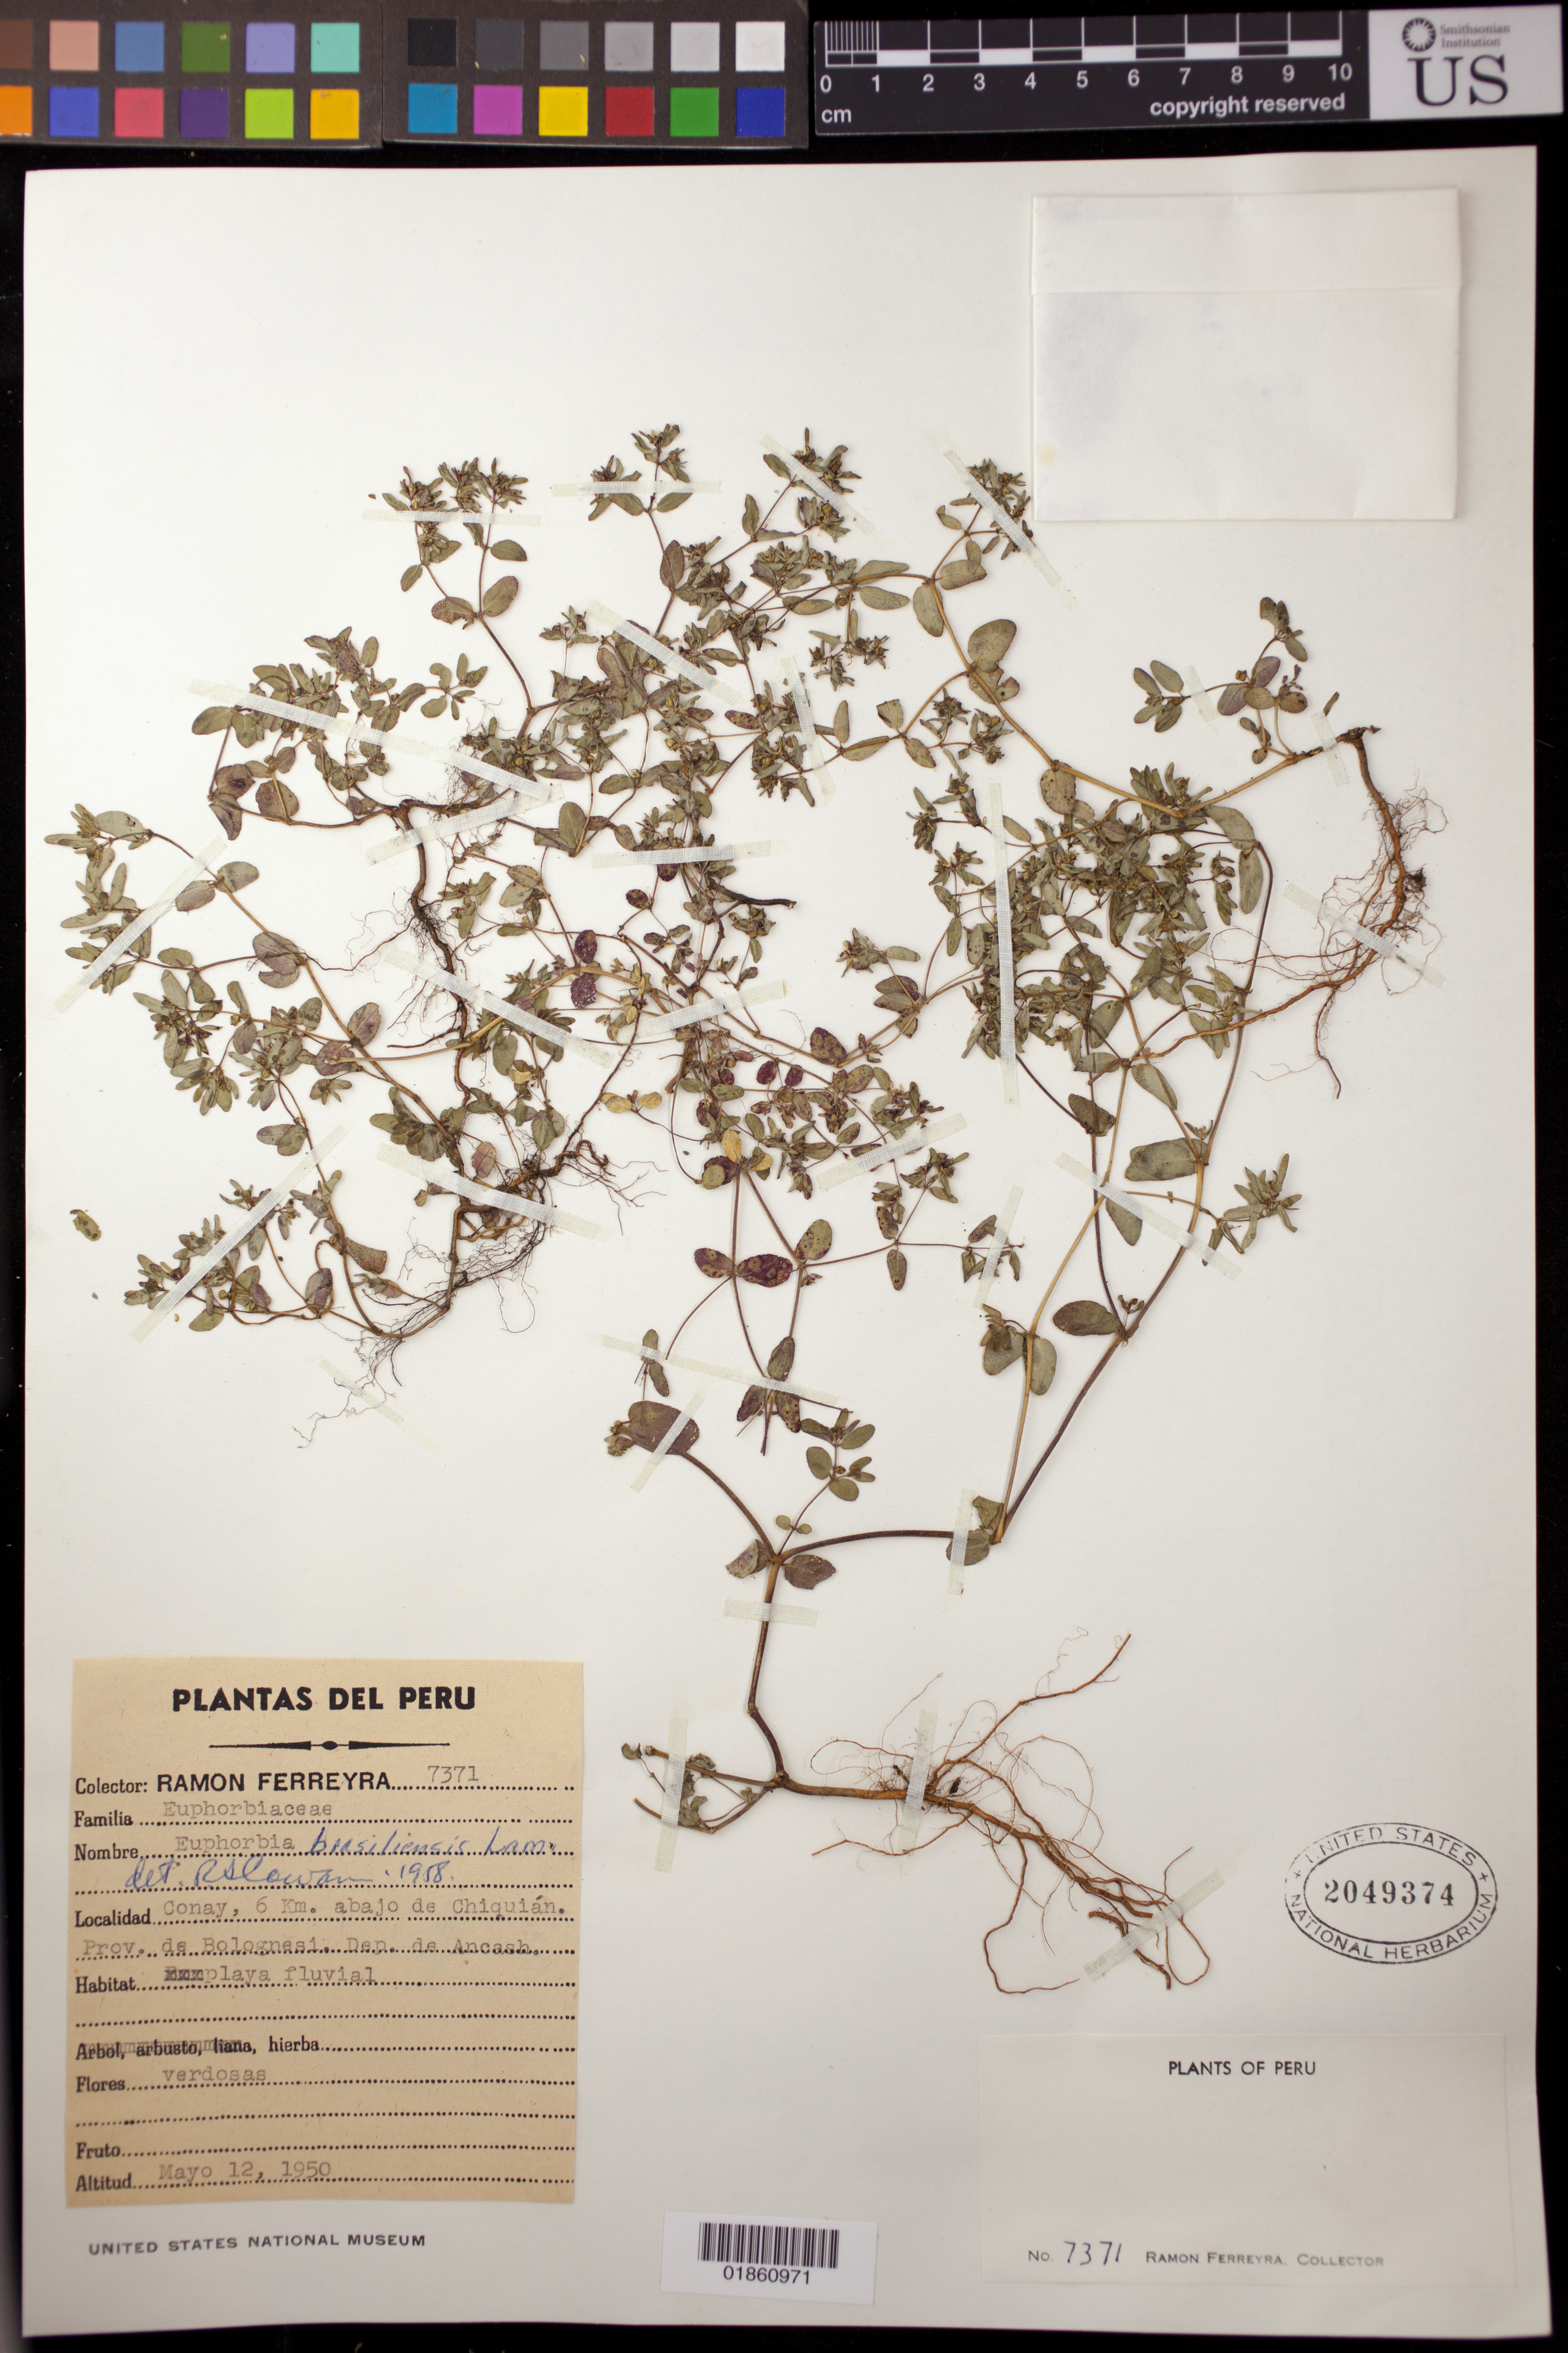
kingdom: Plantae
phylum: Tracheophyta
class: Magnoliopsida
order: Malpighiales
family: Euphorbiaceae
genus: Euphorbia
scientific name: Euphorbia hypericifolia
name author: L.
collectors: R. A. Ferreyra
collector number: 7371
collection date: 1950-05-12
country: Peru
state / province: Ancash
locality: Conay, 6 Km. abajo de Chiquián. Prov. de Bolognesi.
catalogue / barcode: US 2049374